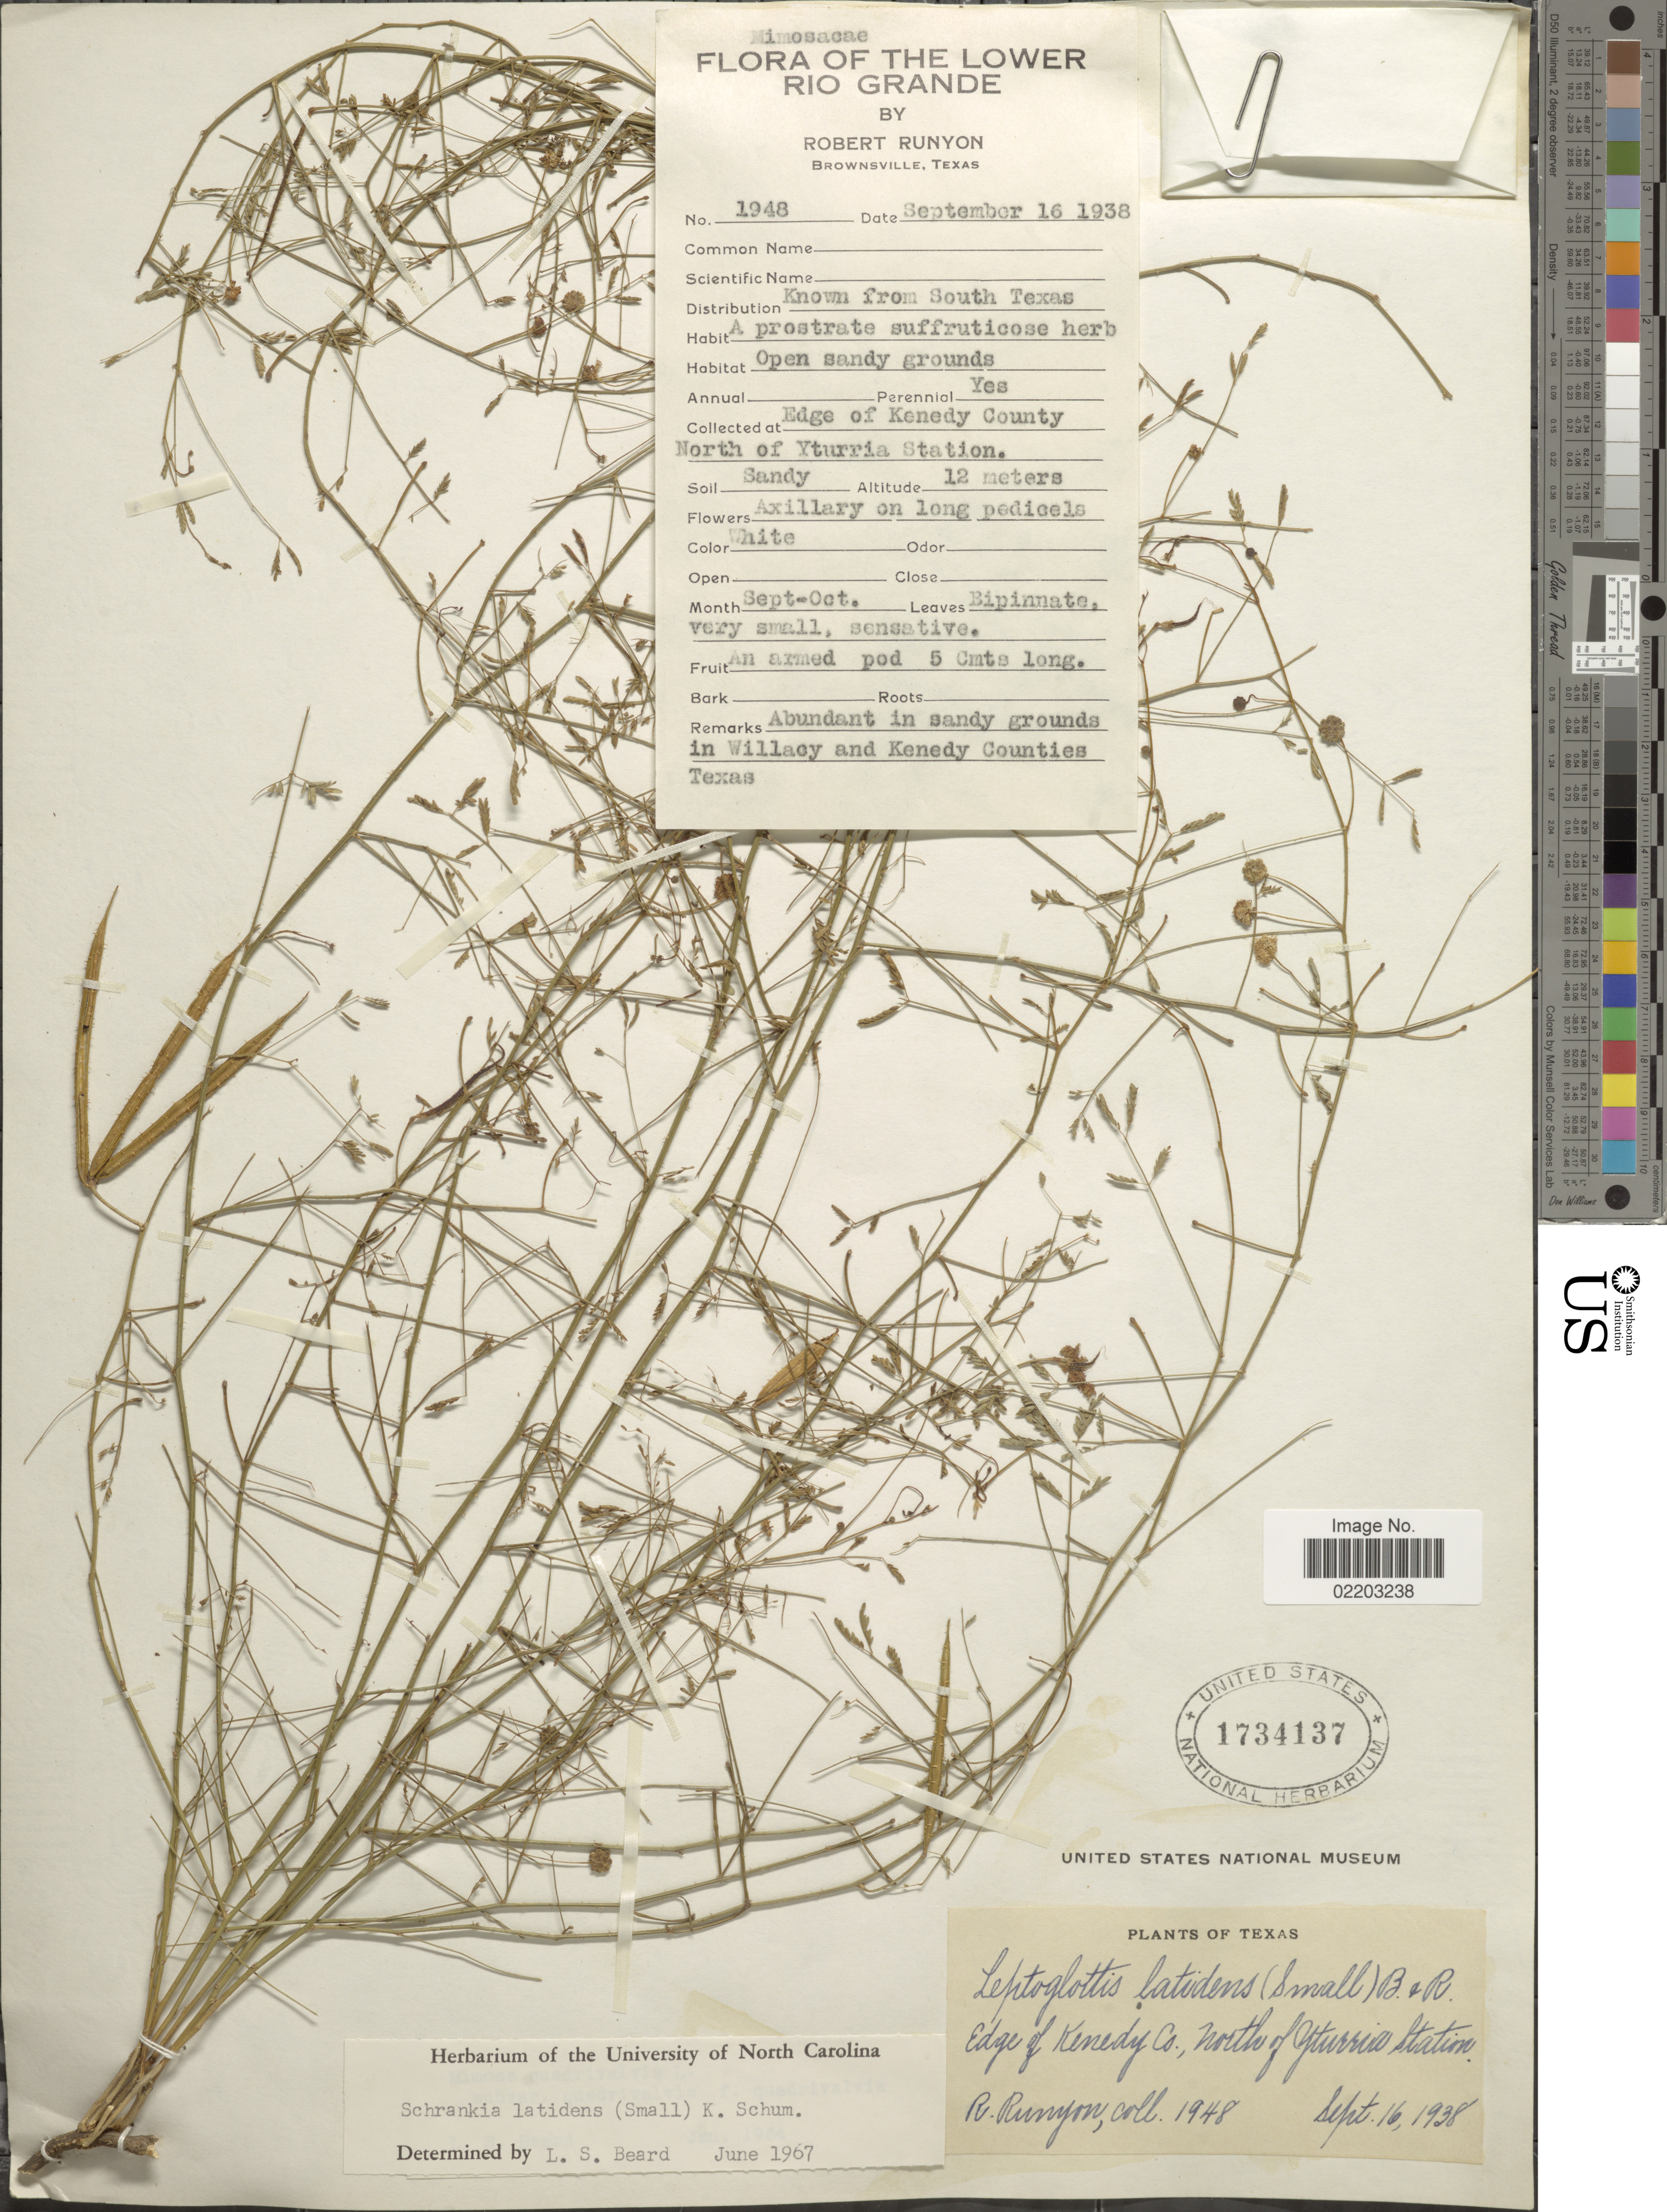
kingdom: Plantae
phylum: Tracheophyta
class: Magnoliopsida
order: Fabales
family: Fabaceae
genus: Mimosa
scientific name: Mimosa latidens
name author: (Small) B.L. Turner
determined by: U.S. National Herbarium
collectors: R. Runyon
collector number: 1948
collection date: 1938-09-16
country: United States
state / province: Texas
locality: Edge of Kenedy Co., north of Yturria Station, The Lower Rio Grande, Open sandy grounds, edge of Kenedy County North of Yturria Station, Abundant in sandy grounds in Willacy and Kenedy Counties Texas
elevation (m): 12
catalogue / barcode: US 1734137